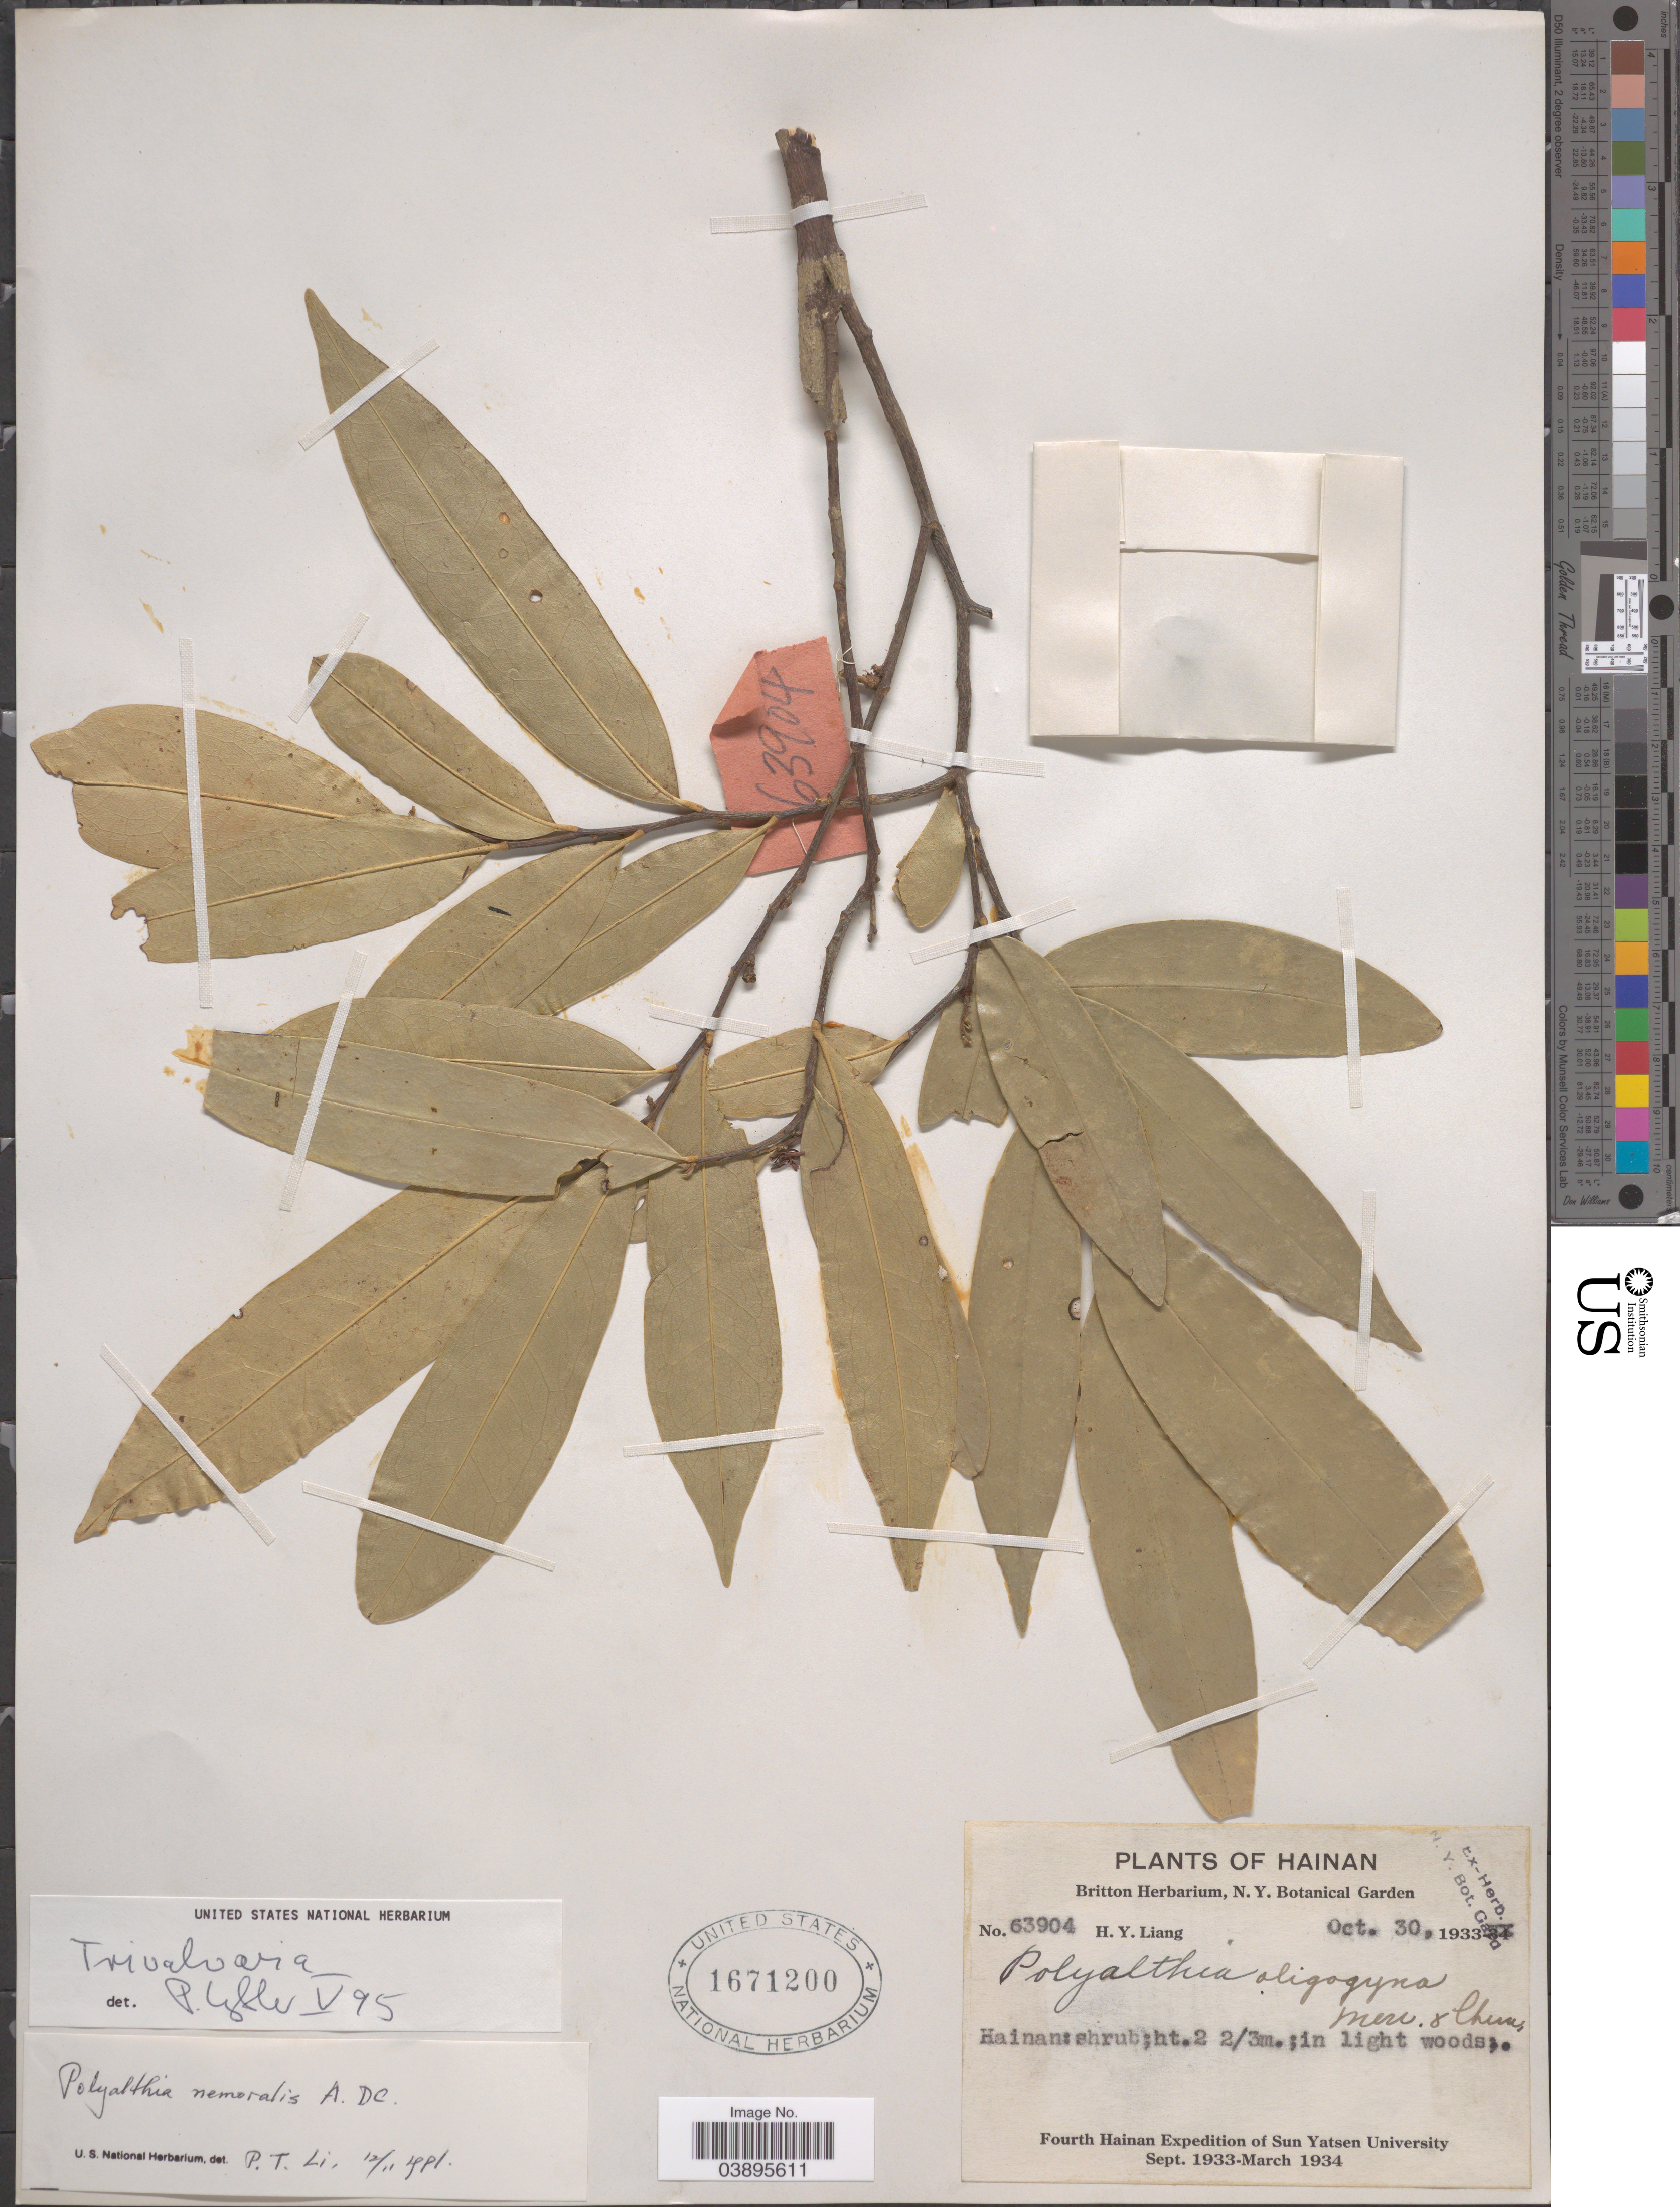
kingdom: Plantae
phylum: Tracheophyta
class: Magnoliopsida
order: Magnoliales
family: Annonaceae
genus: Trivalvaria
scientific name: Trivalvaria dubia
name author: (Kurz) J. Sincl.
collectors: H. Y. Liang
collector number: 63904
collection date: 1933-10-30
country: China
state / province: Hainan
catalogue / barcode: US 1671200